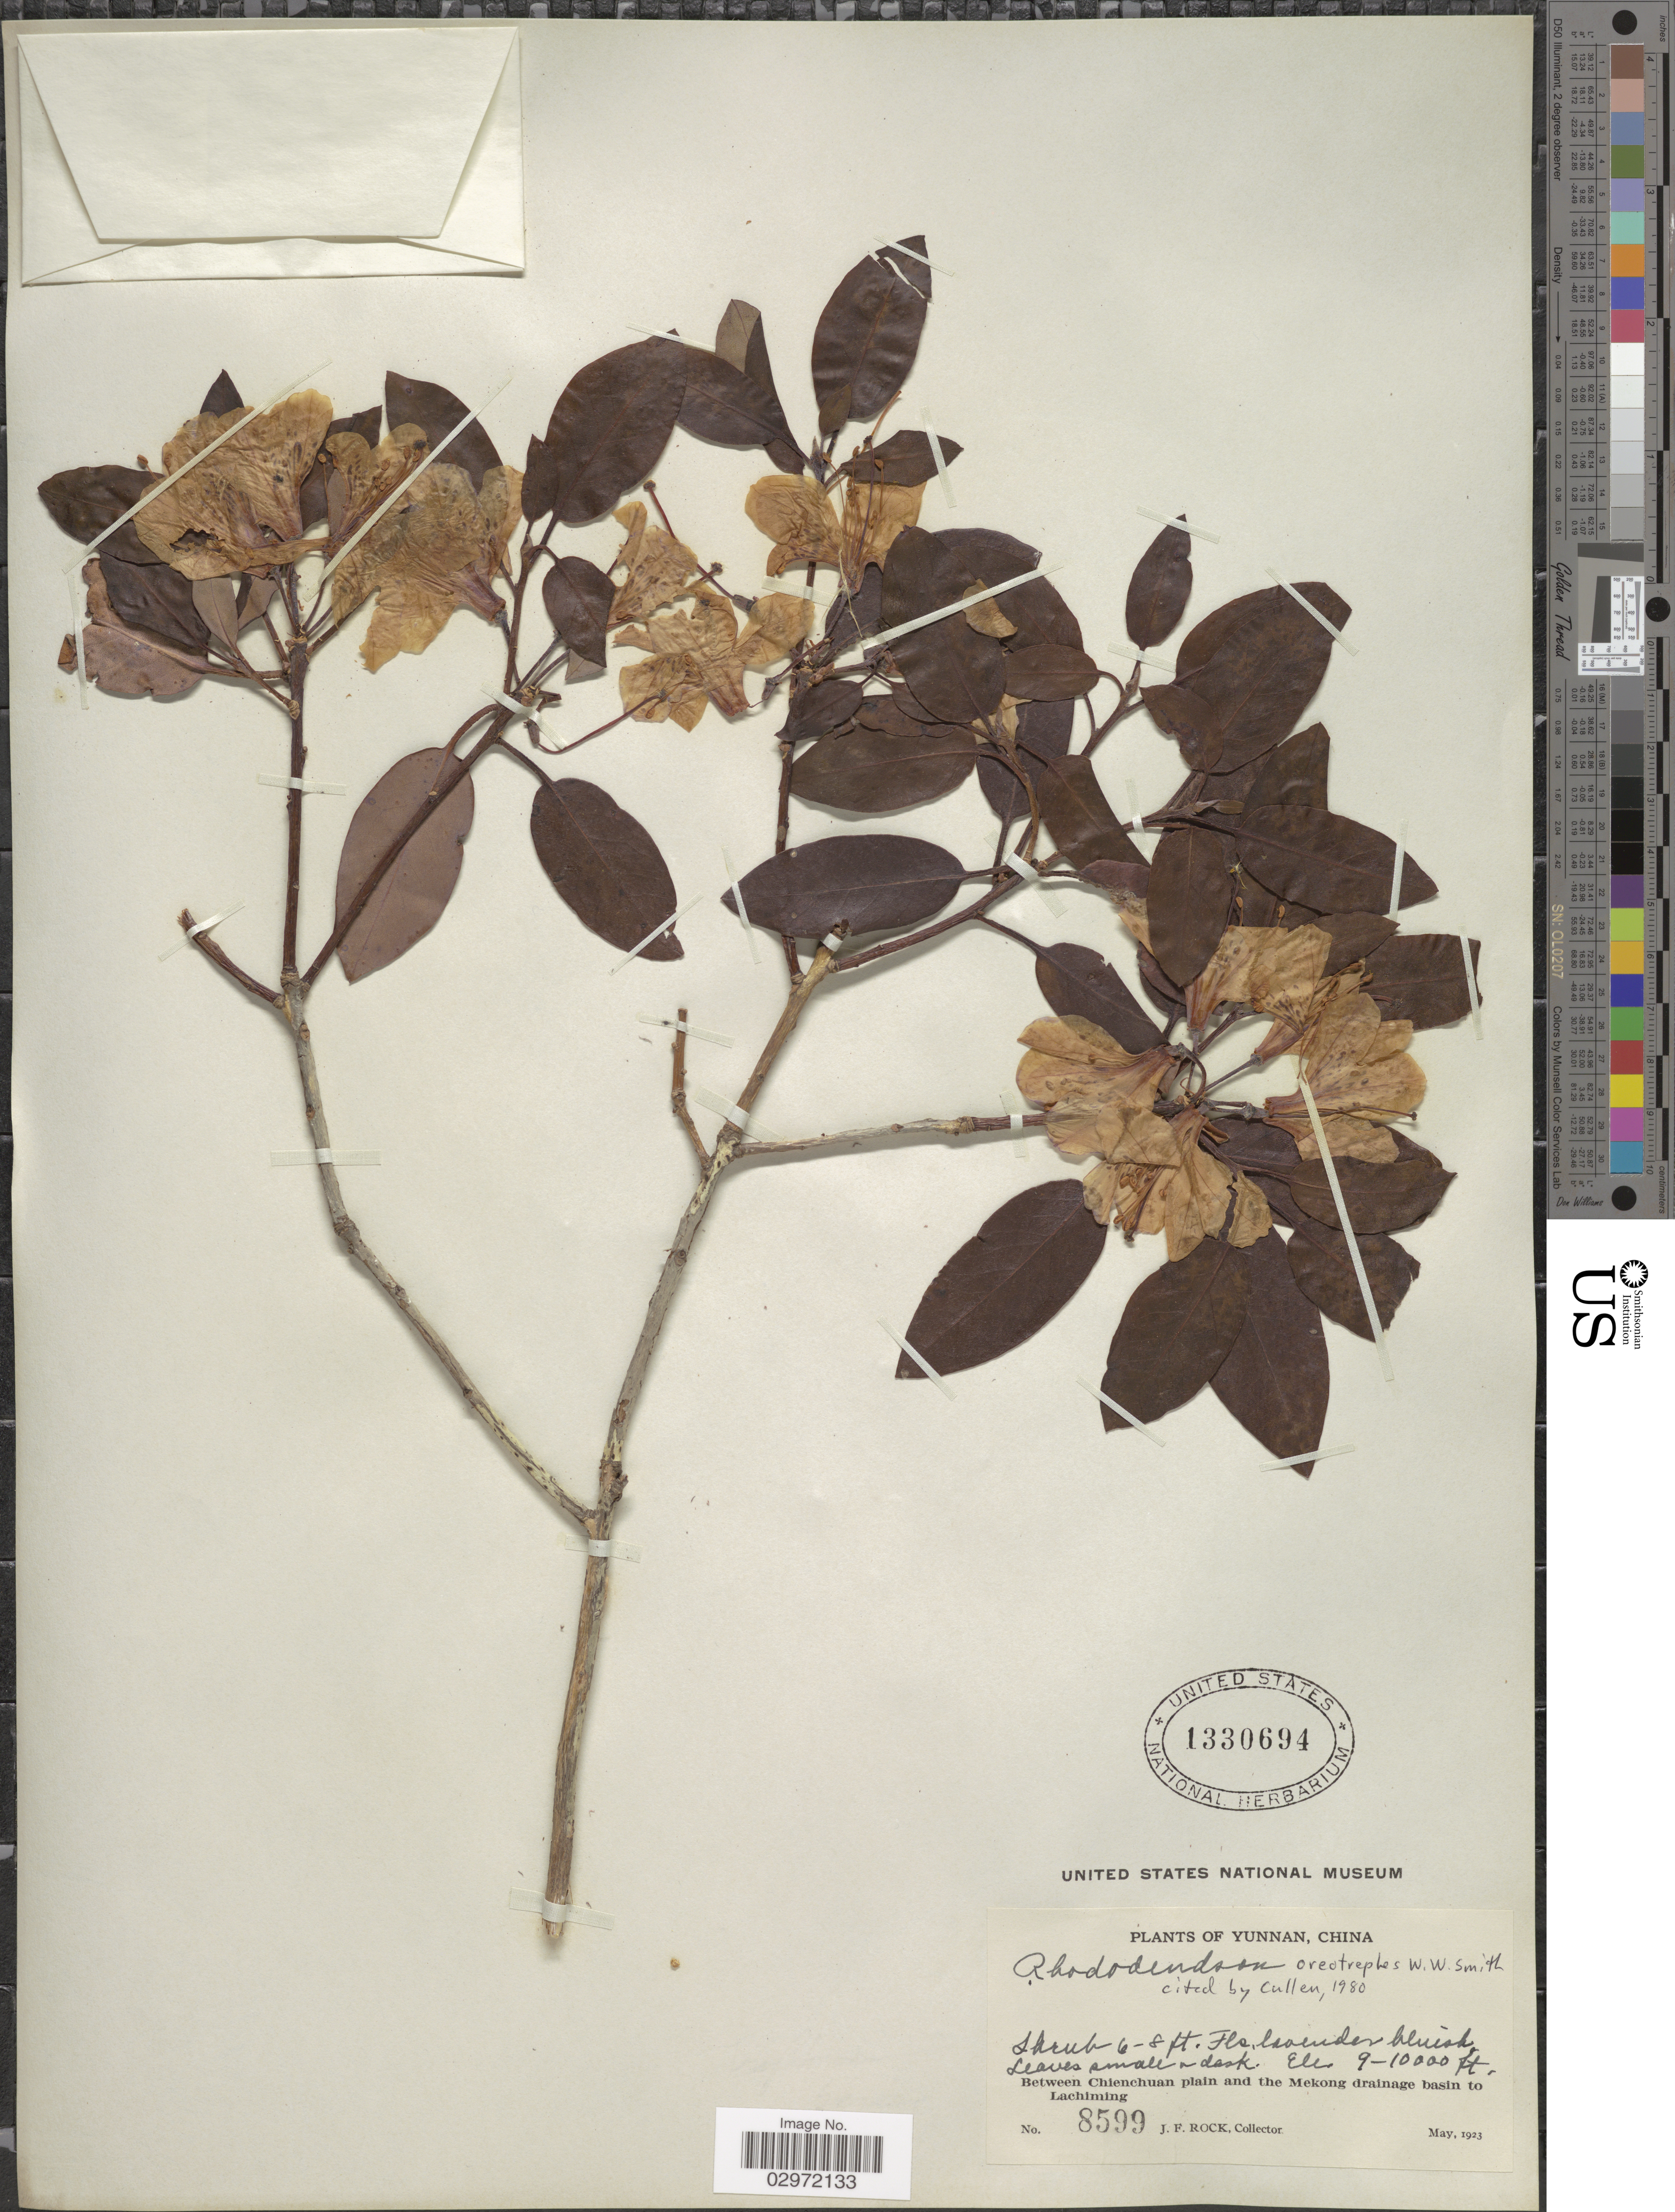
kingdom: Plantae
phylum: Tracheophyta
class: Magnoliopsida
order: Ericales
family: Ericaceae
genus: Rhododendron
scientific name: Rhododendron oreotrephes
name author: W.W. Sm.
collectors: J. Rock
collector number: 8599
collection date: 1923-05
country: China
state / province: Yunnan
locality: Between Chienchuan plain and the Mekong drainage basin to Lachiming.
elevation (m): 2743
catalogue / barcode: US 1330694